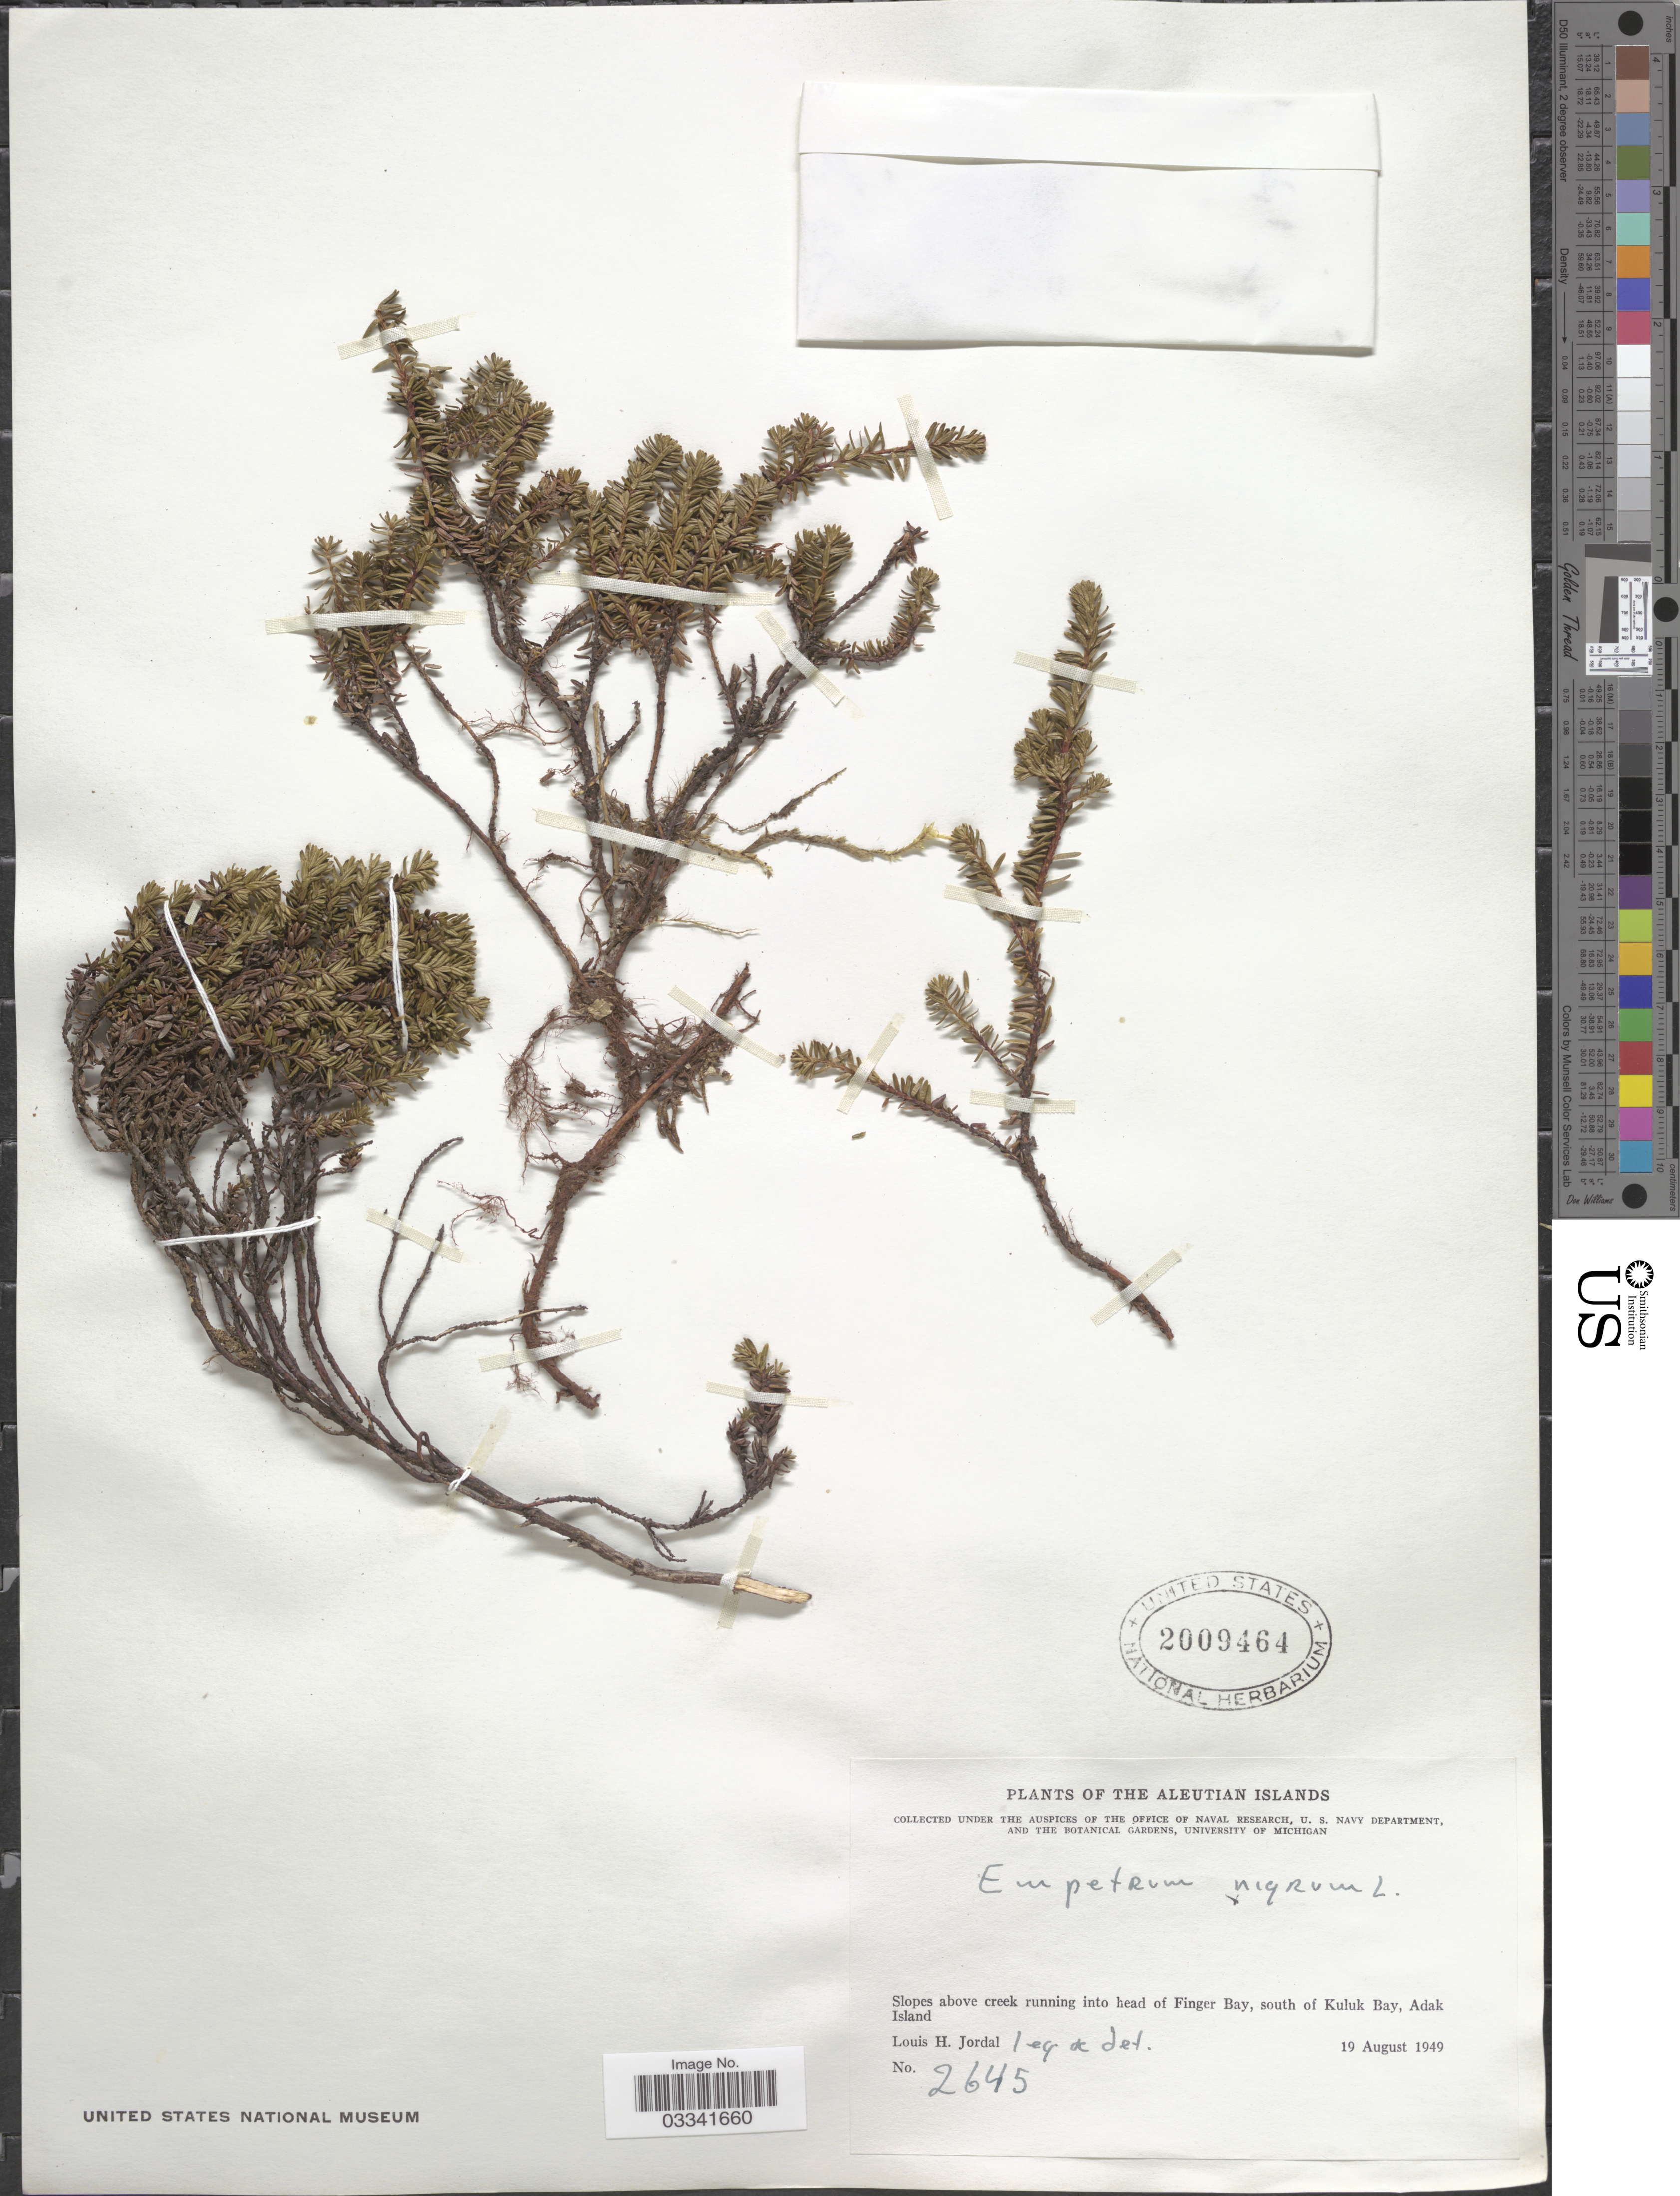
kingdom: Plantae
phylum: Tracheophyta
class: Magnoliopsida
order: Ericales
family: Ericaceae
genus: Empetrum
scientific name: Empetrum nigrum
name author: L.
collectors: L. Jordal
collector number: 2645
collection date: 1949-08-19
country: United States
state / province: Alaska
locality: The Aleutian Islands. Slopes above creek running into Head of Finger Bay, south of Kuluk Bay, Adak Island.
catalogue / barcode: US 2009464